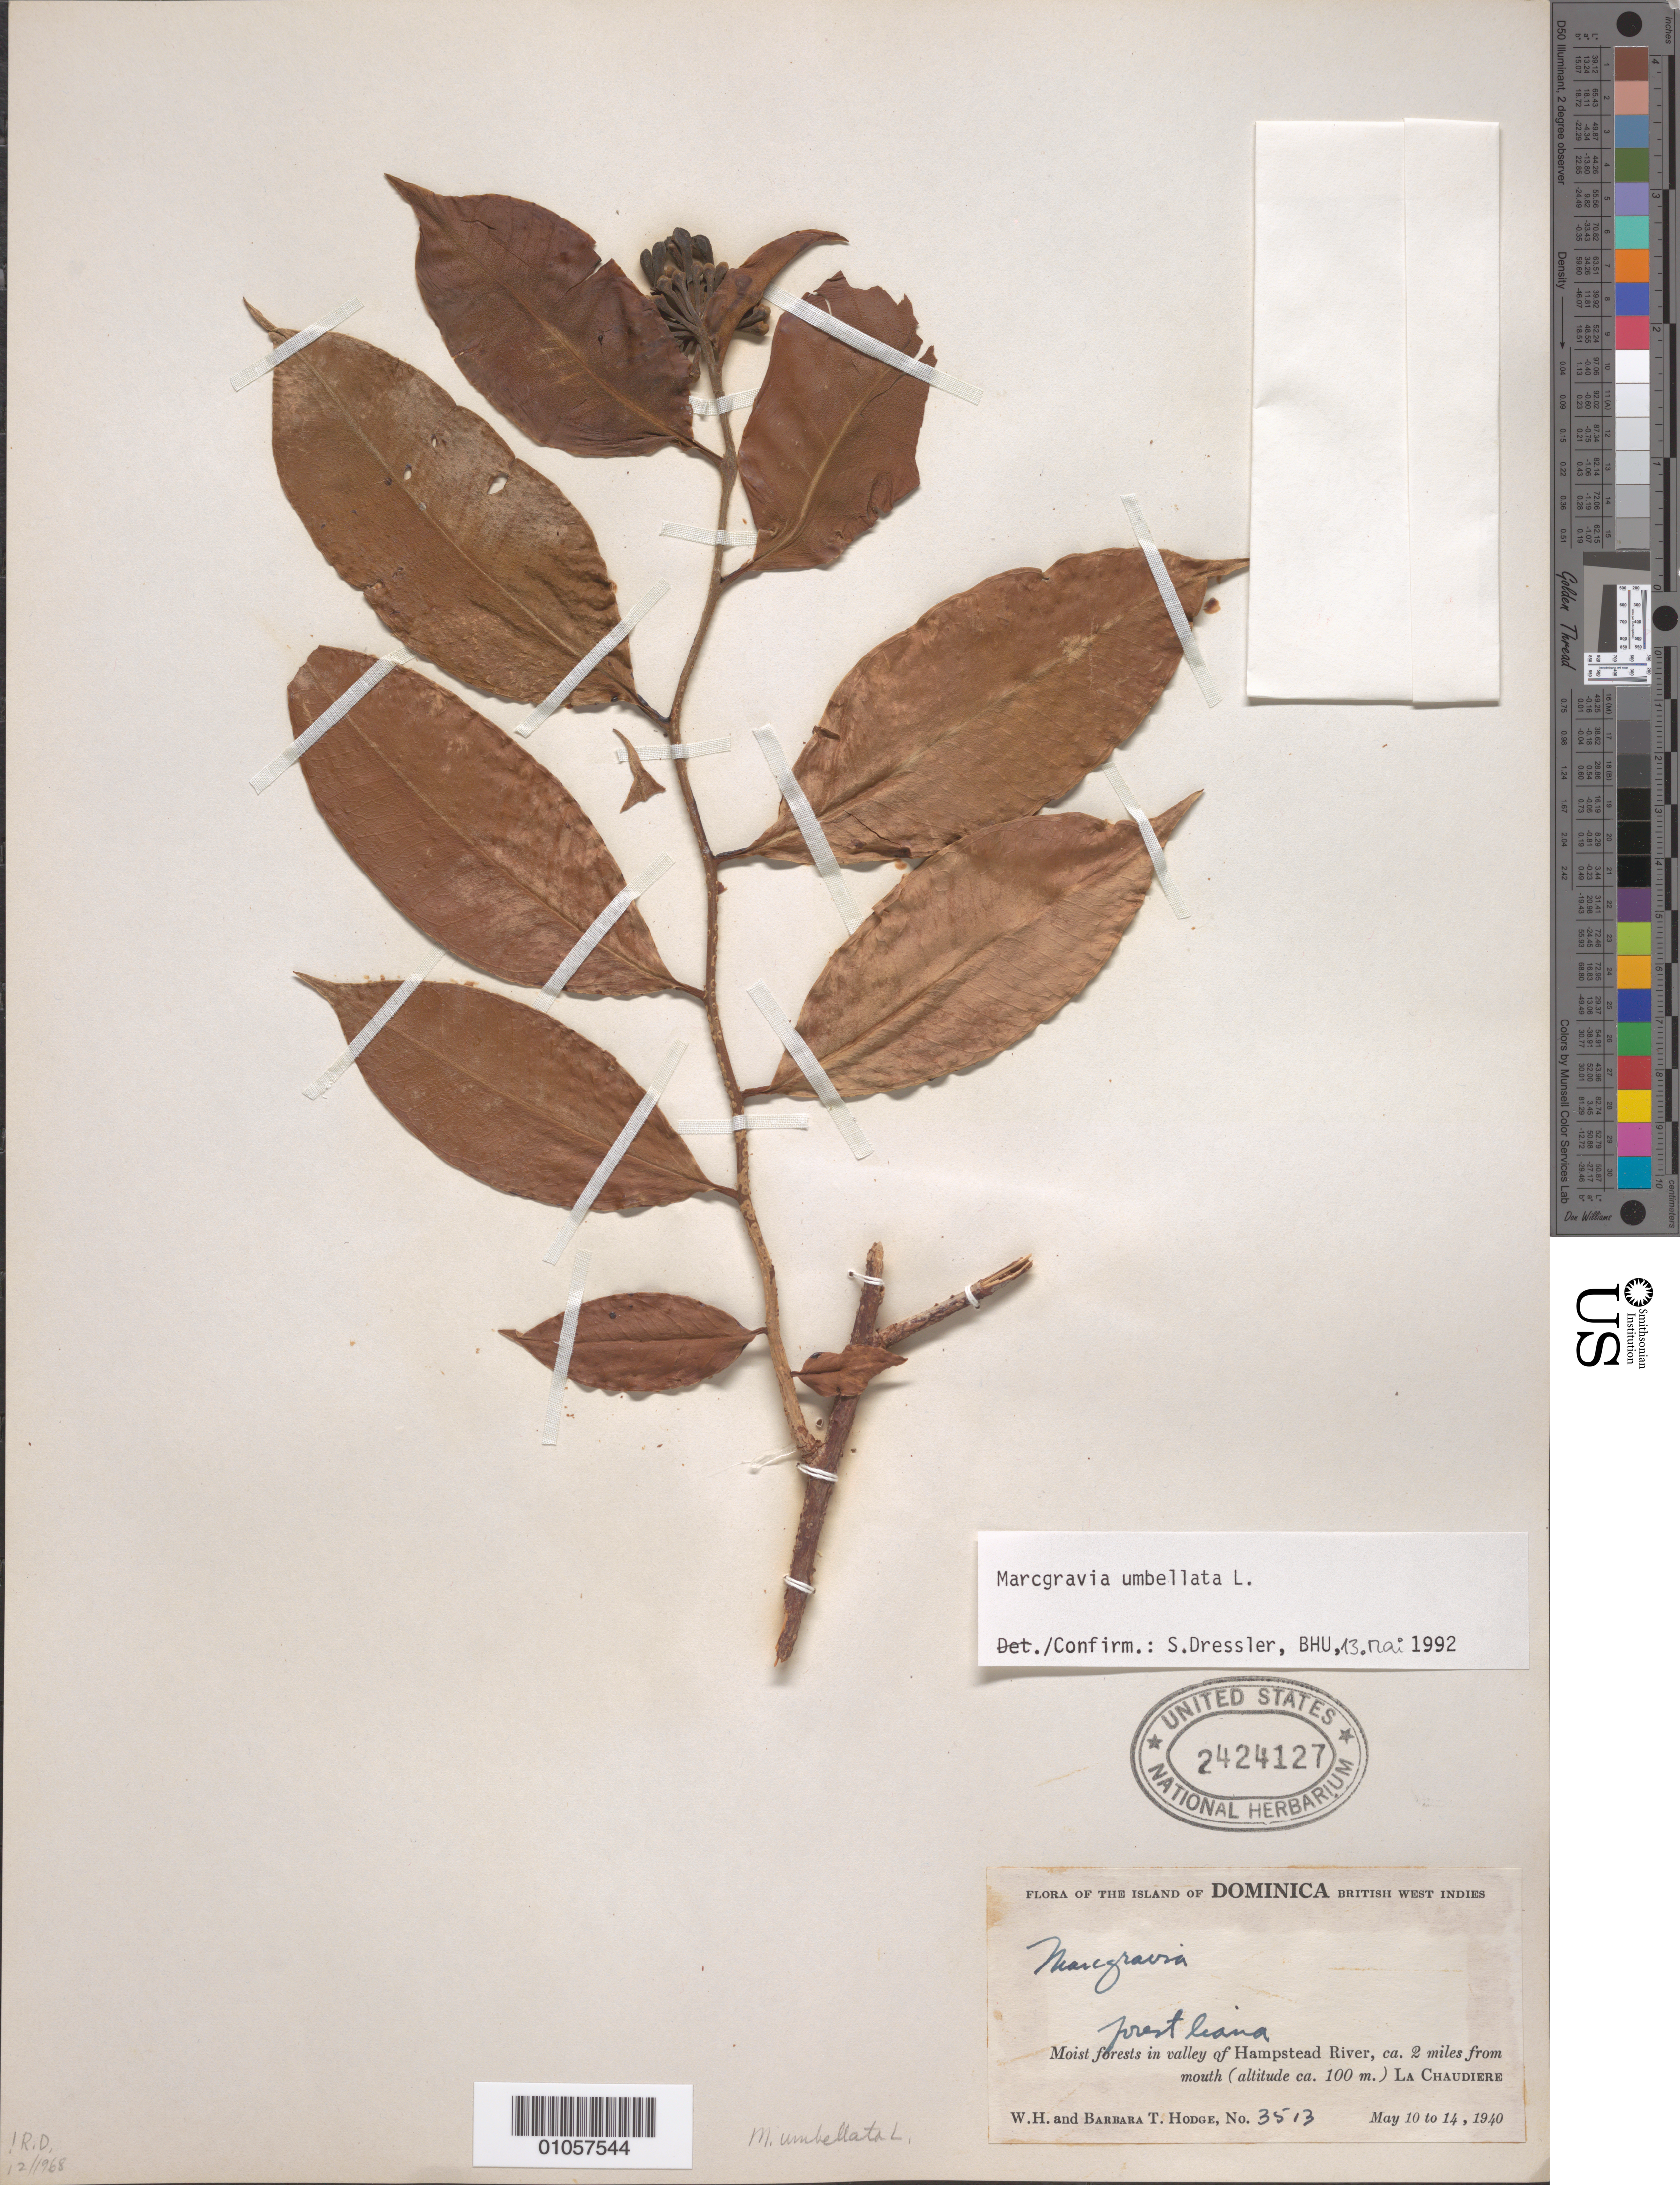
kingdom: Plantae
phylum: Tracheophyta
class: Magnoliopsida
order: Ericales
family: Marcgraviaceae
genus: Marcgravia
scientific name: Marcgravia umbellata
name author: L.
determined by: Dressler, S., (FR), Forschungsinstitut Und Naturmuseum Senckenberg (GERMANY)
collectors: W. Hodge & B. Hodge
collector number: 3513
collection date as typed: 10 May 1940 to 14 May 1940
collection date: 1940-05-10/1940-05-14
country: Dominica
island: Dominica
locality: Hampstead River valley, about 2 miles from mouth; La Chaudiere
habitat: Moist forests in valley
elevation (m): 100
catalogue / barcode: US 2424127